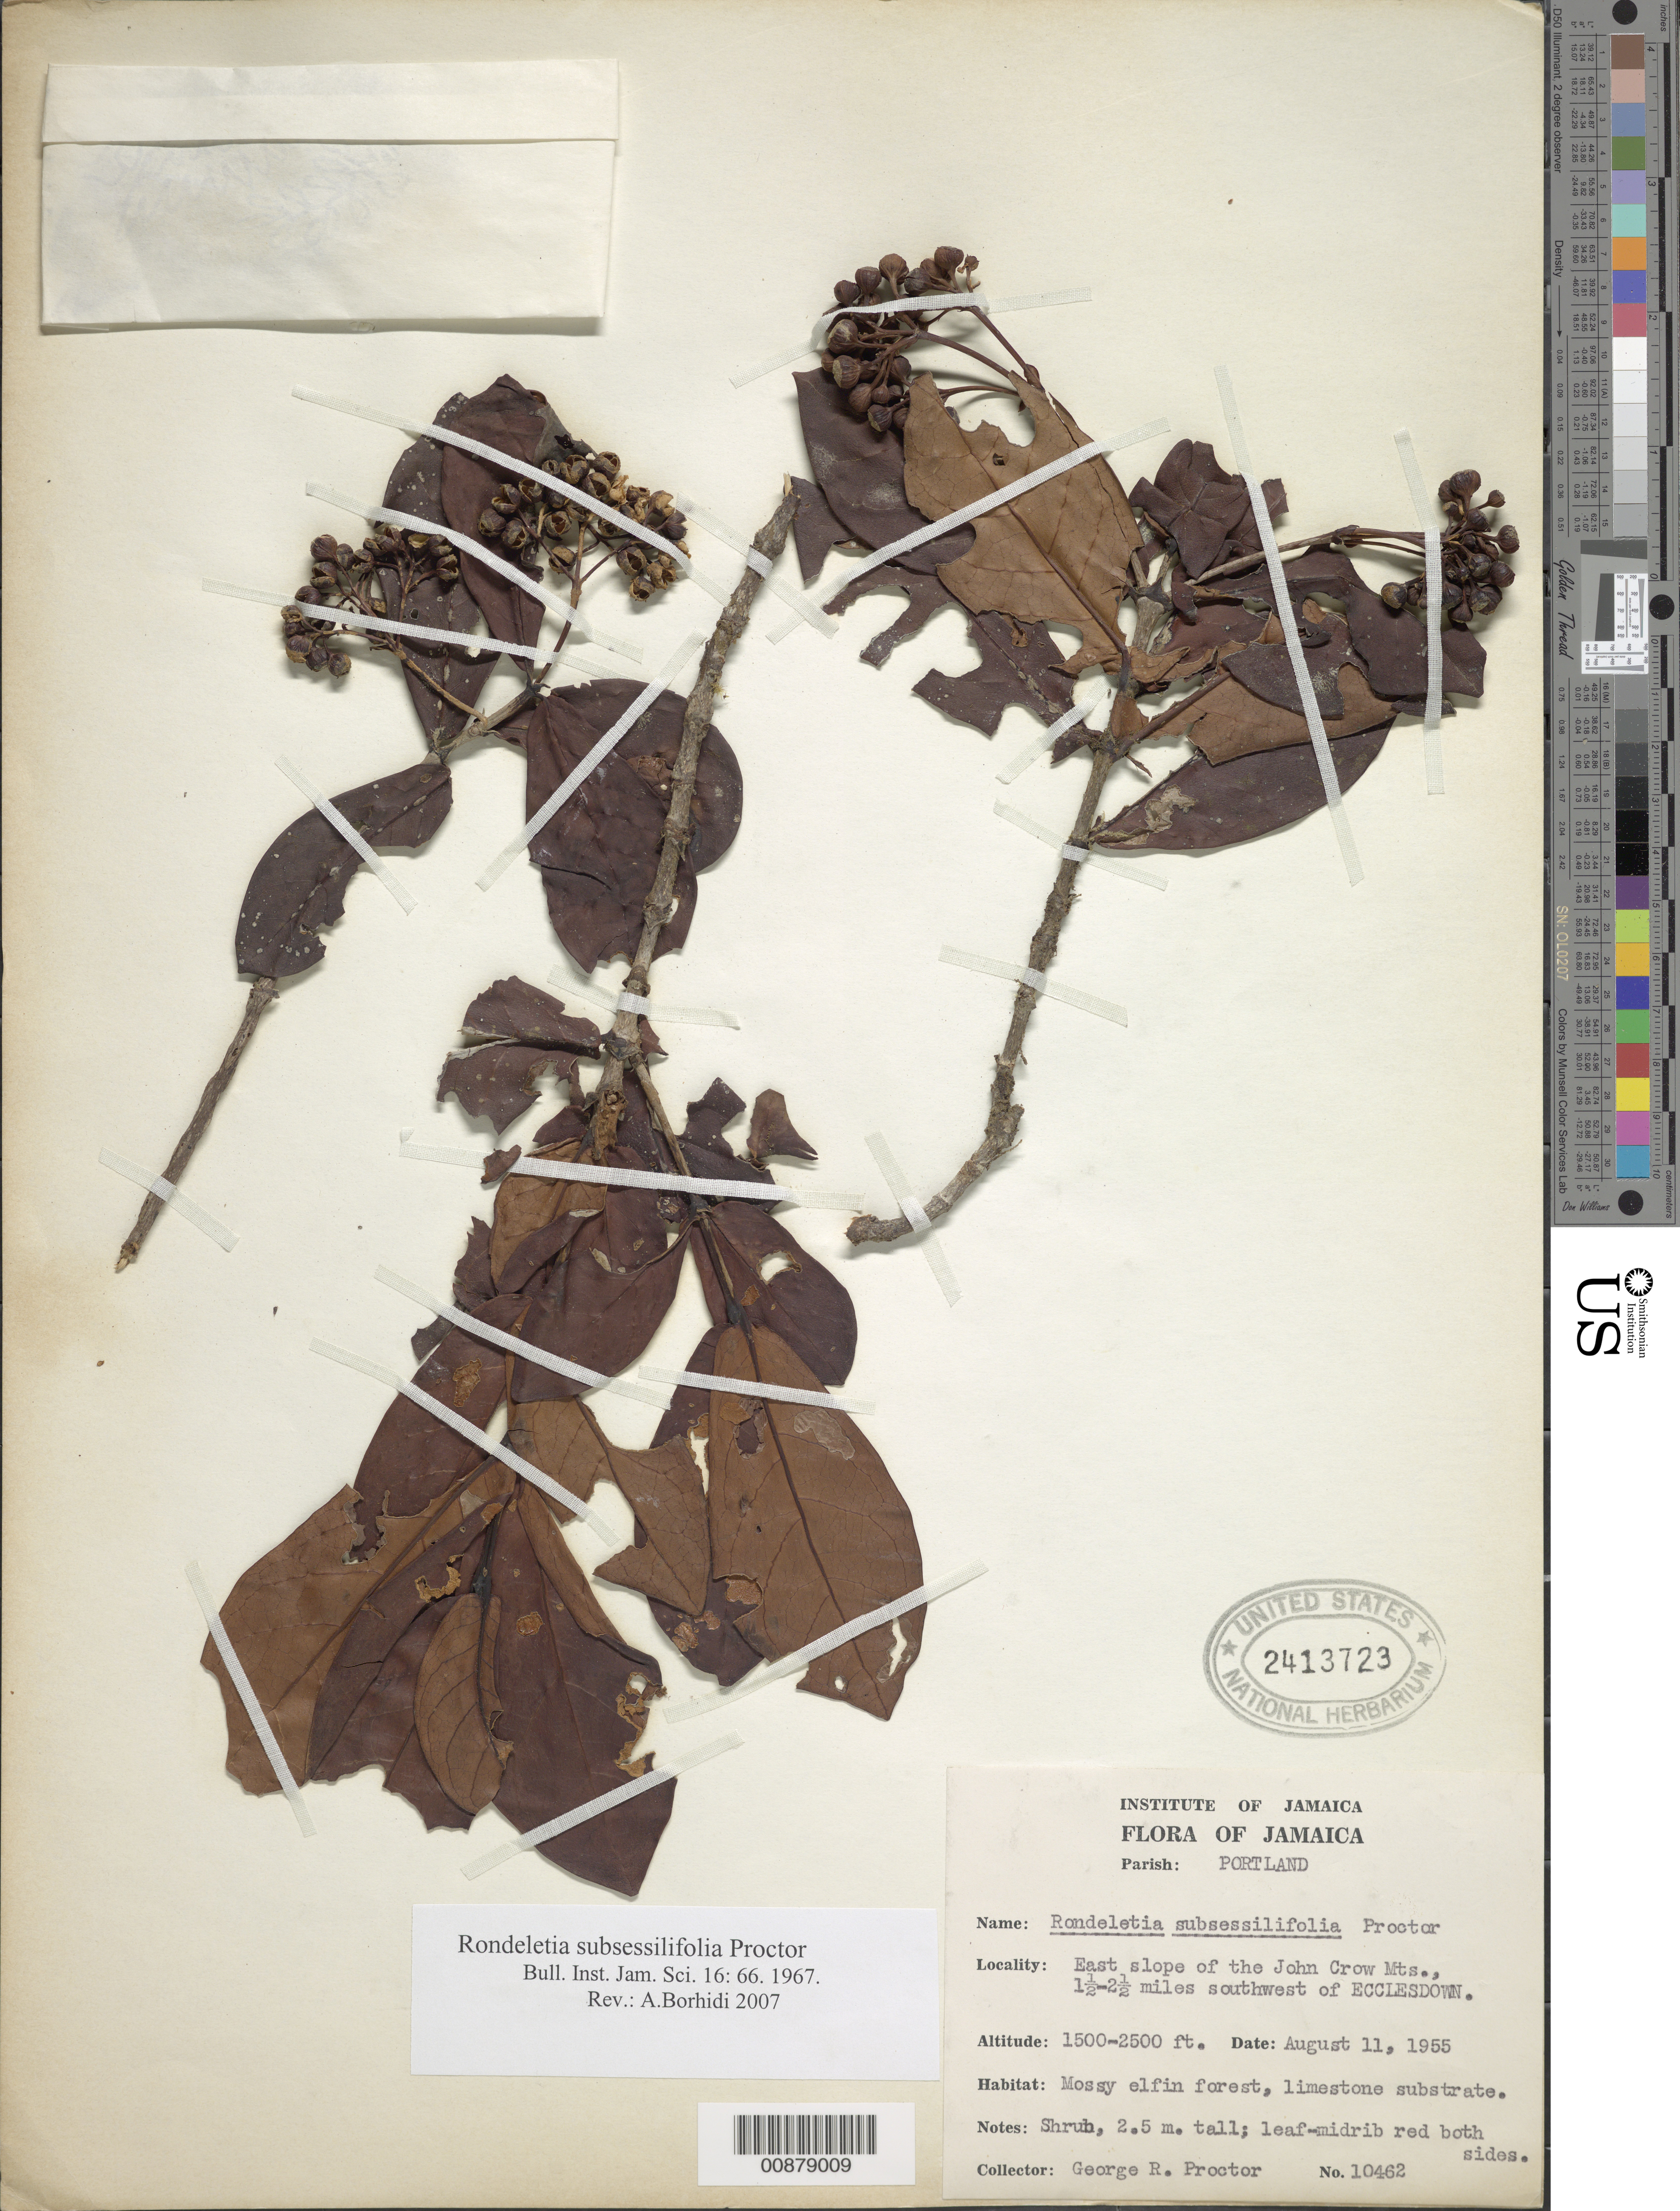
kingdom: Plantae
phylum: Tracheophyta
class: Magnoliopsida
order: Gentianales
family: Rubiaceae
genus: Rondeletia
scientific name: Rondeletia subsessilifolia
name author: Proctor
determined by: Borhidi, Attila L.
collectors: G. R. Proctor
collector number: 10461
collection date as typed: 11 Aug 1955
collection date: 1955-08-11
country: Jamaica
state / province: Portland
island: Jamaica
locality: East slope of the John Crow Mts., 1.5-2.5 mi. SW of Ecclesdown.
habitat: Mossy elfin forest, limestone substrate.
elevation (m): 457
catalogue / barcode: US 2413723